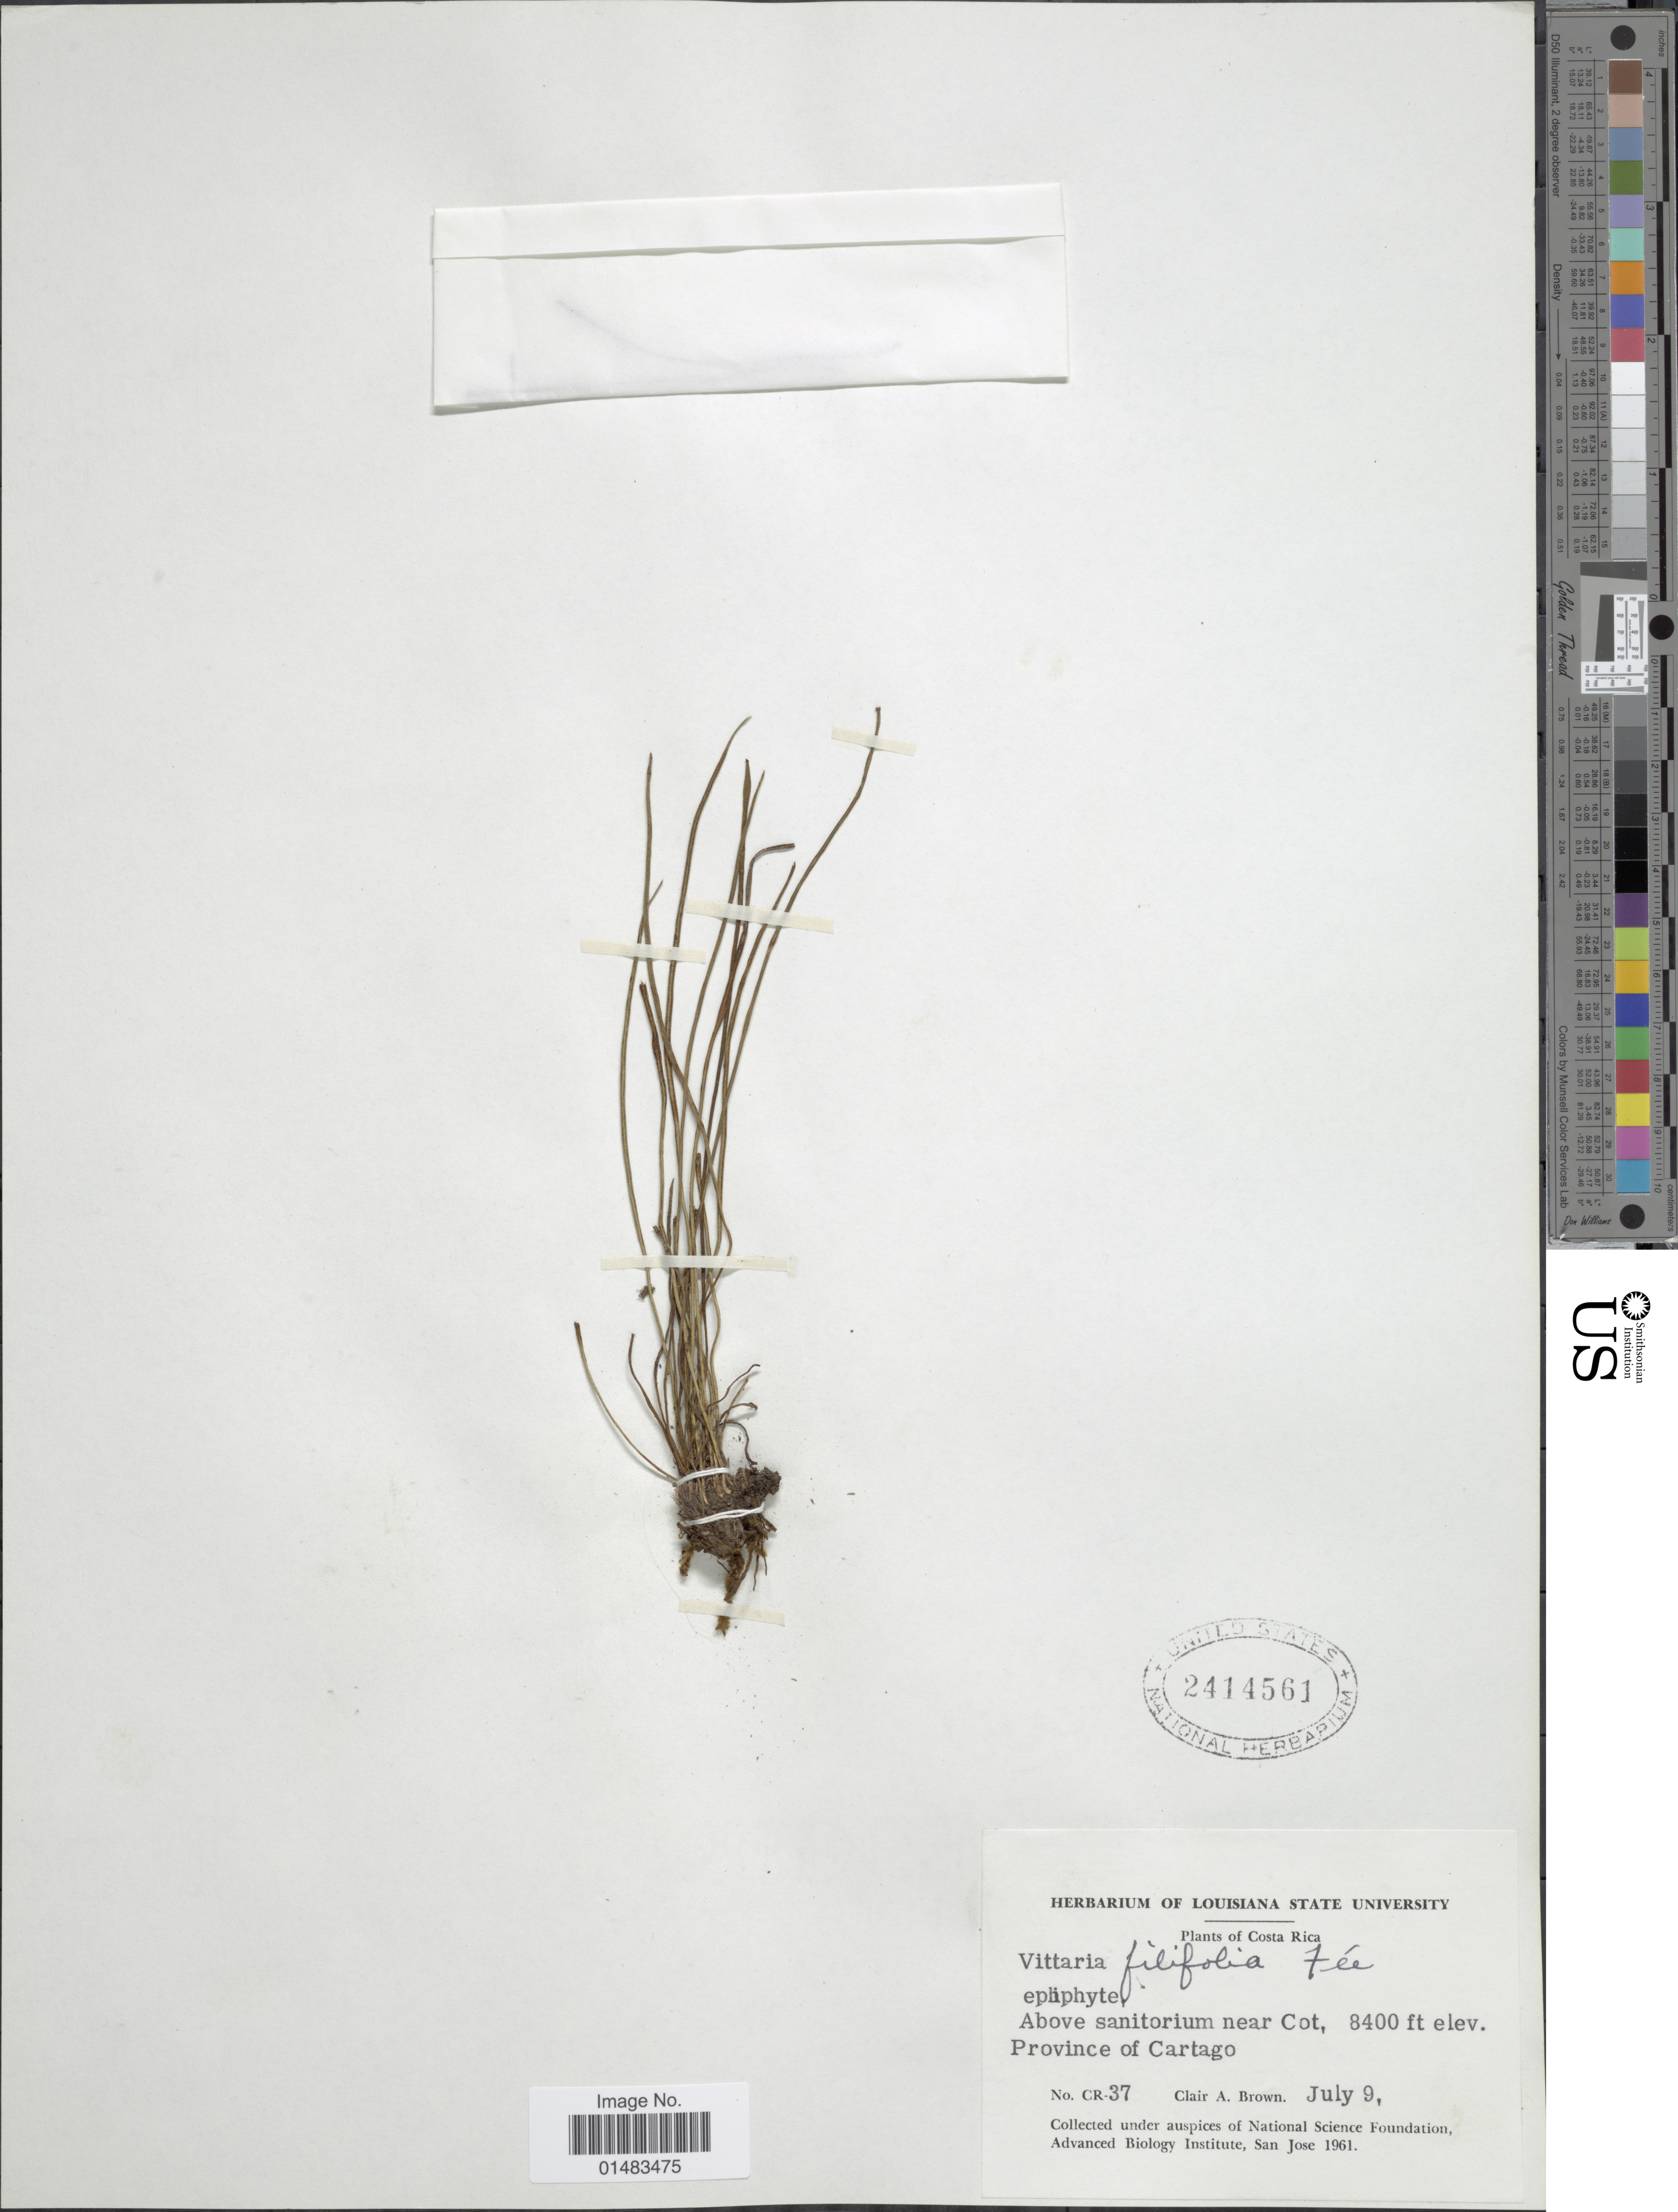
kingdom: Plantae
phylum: Tracheophyta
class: Polypodiopsida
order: Polypodiales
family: Pteridaceae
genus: Vittaria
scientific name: Vittaria graminifolia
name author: Kaulf.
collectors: C. A. Brown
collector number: CR-37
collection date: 1961-07-09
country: Costa Rica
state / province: Cartago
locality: Above sanitorium near Cot.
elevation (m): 2560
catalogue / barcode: US 2414561